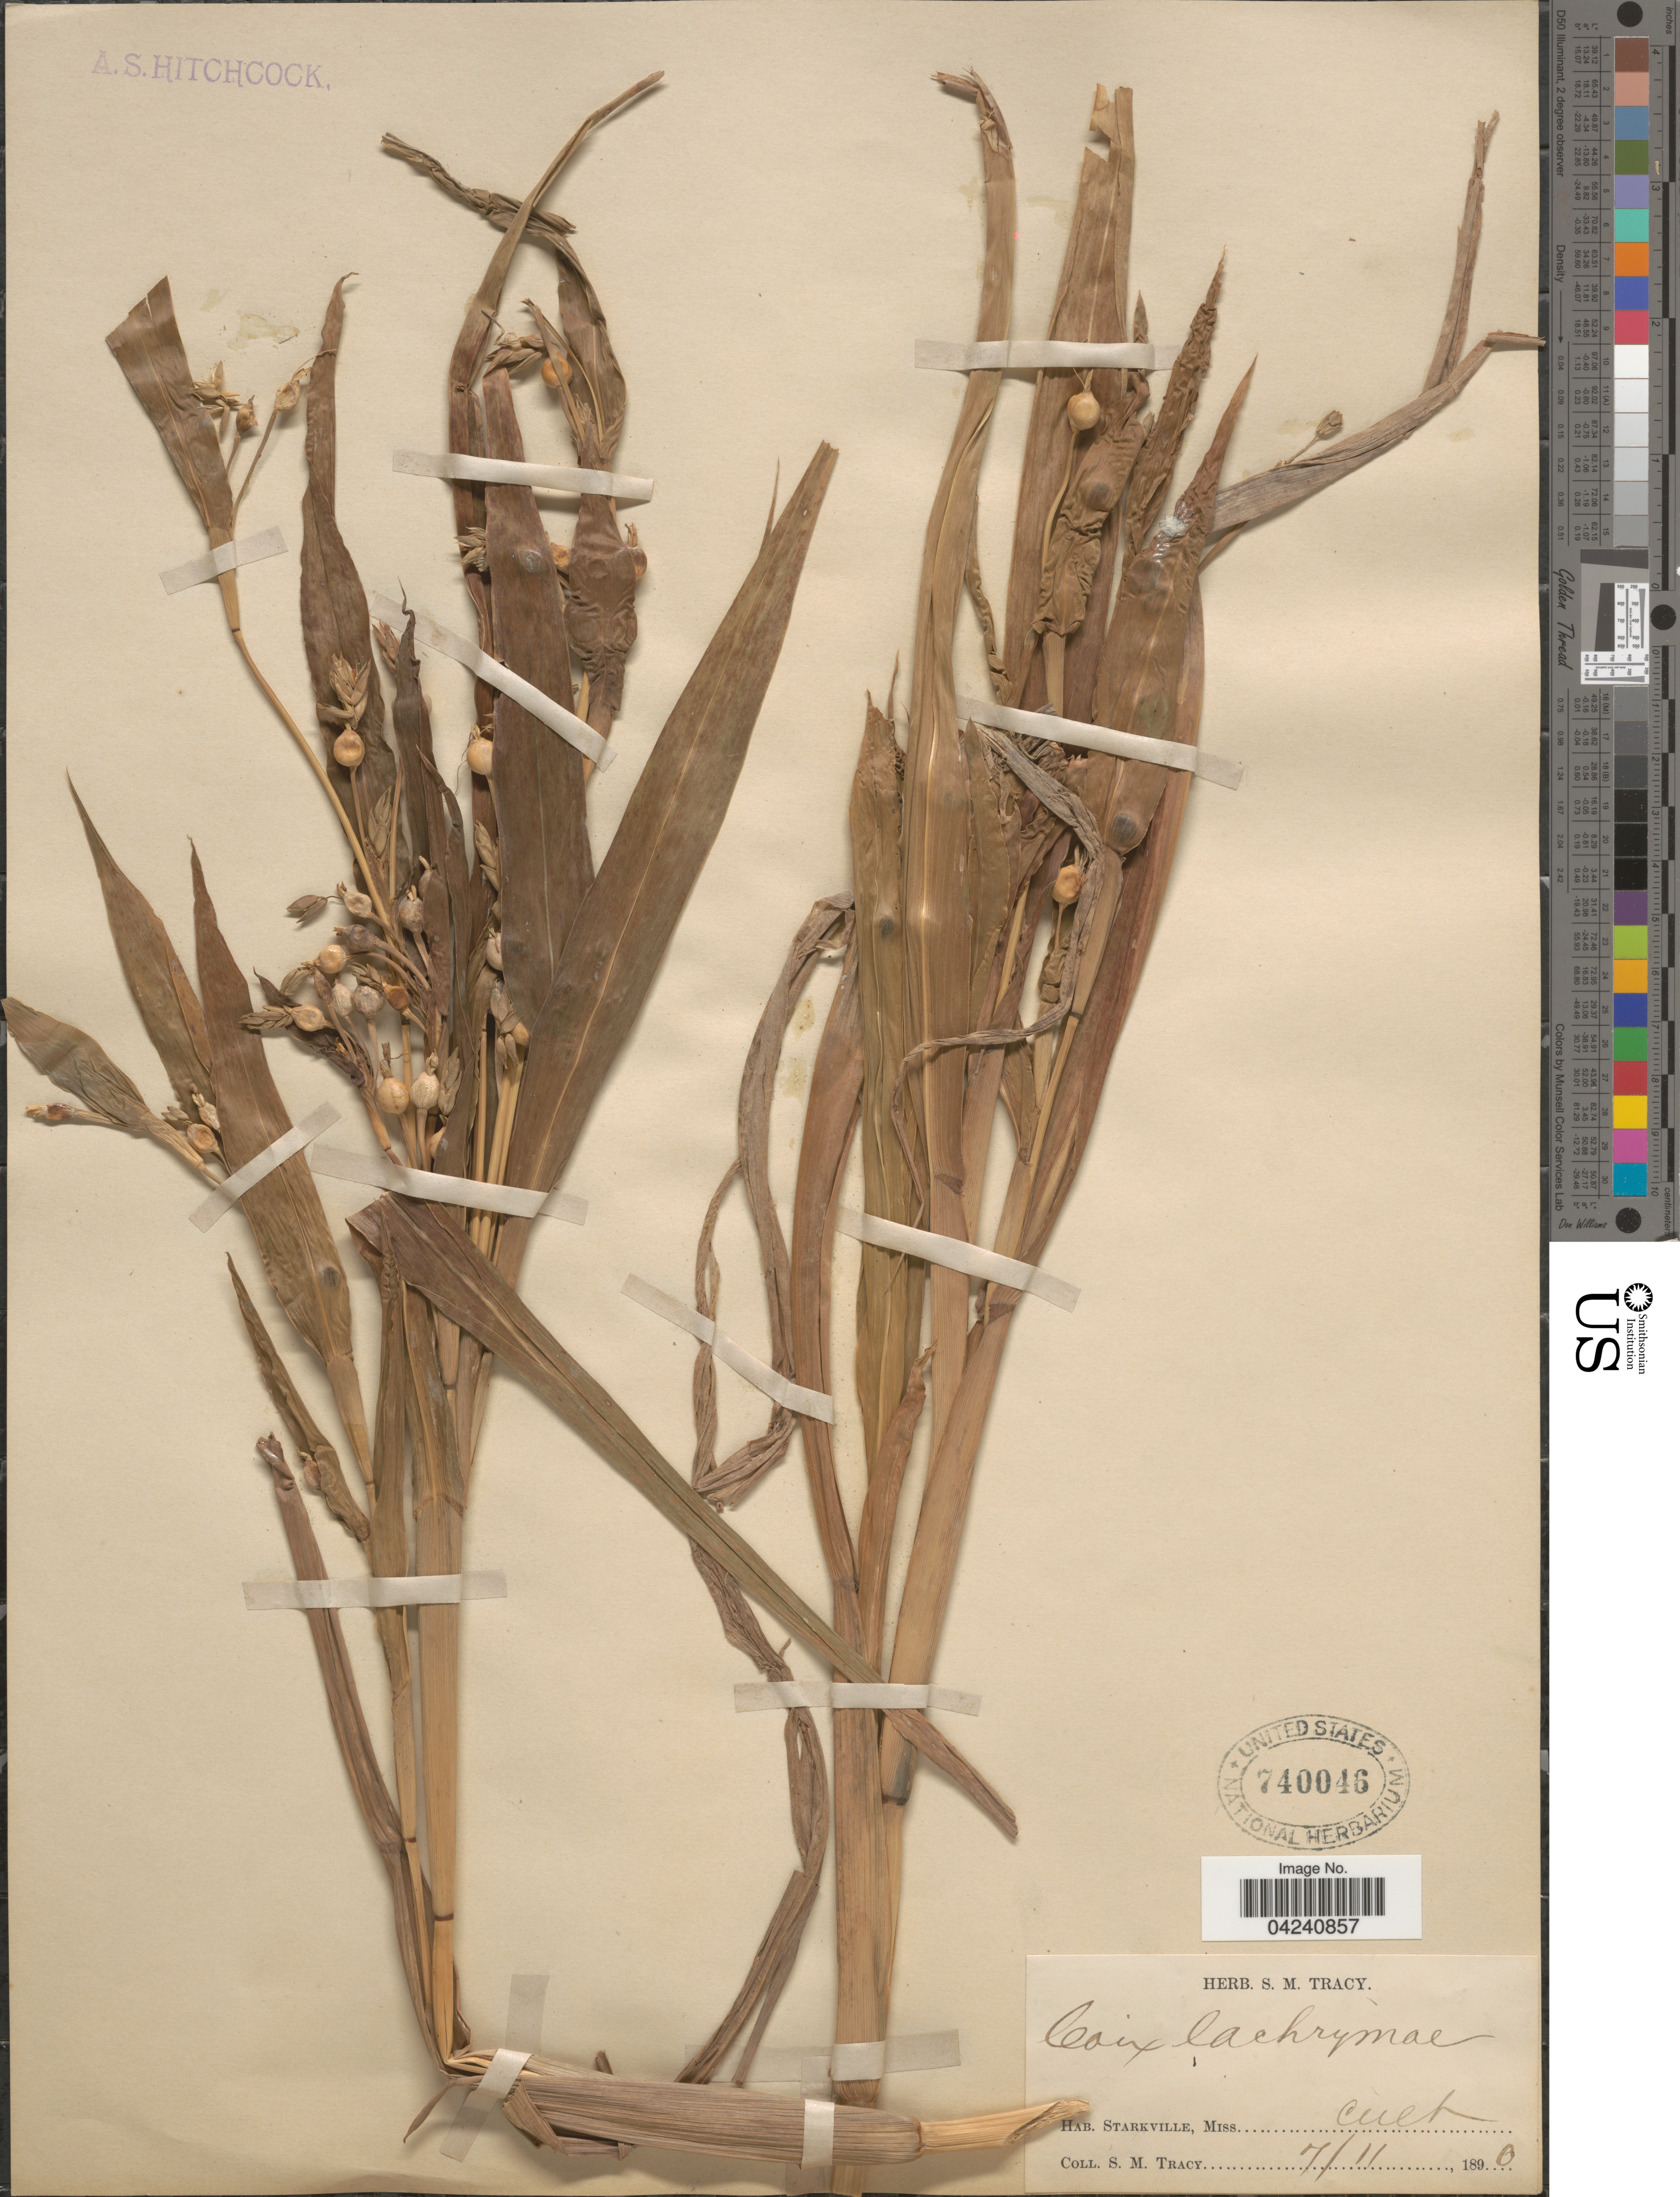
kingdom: Plantae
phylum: Tracheophyta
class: Liliopsida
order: Poales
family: Poaceae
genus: Coix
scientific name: Coix lacryma-jobi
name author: L.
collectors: S. M. Tracy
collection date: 1890-07-11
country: United States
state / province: Mississippi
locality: Starkville.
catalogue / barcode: US 740046